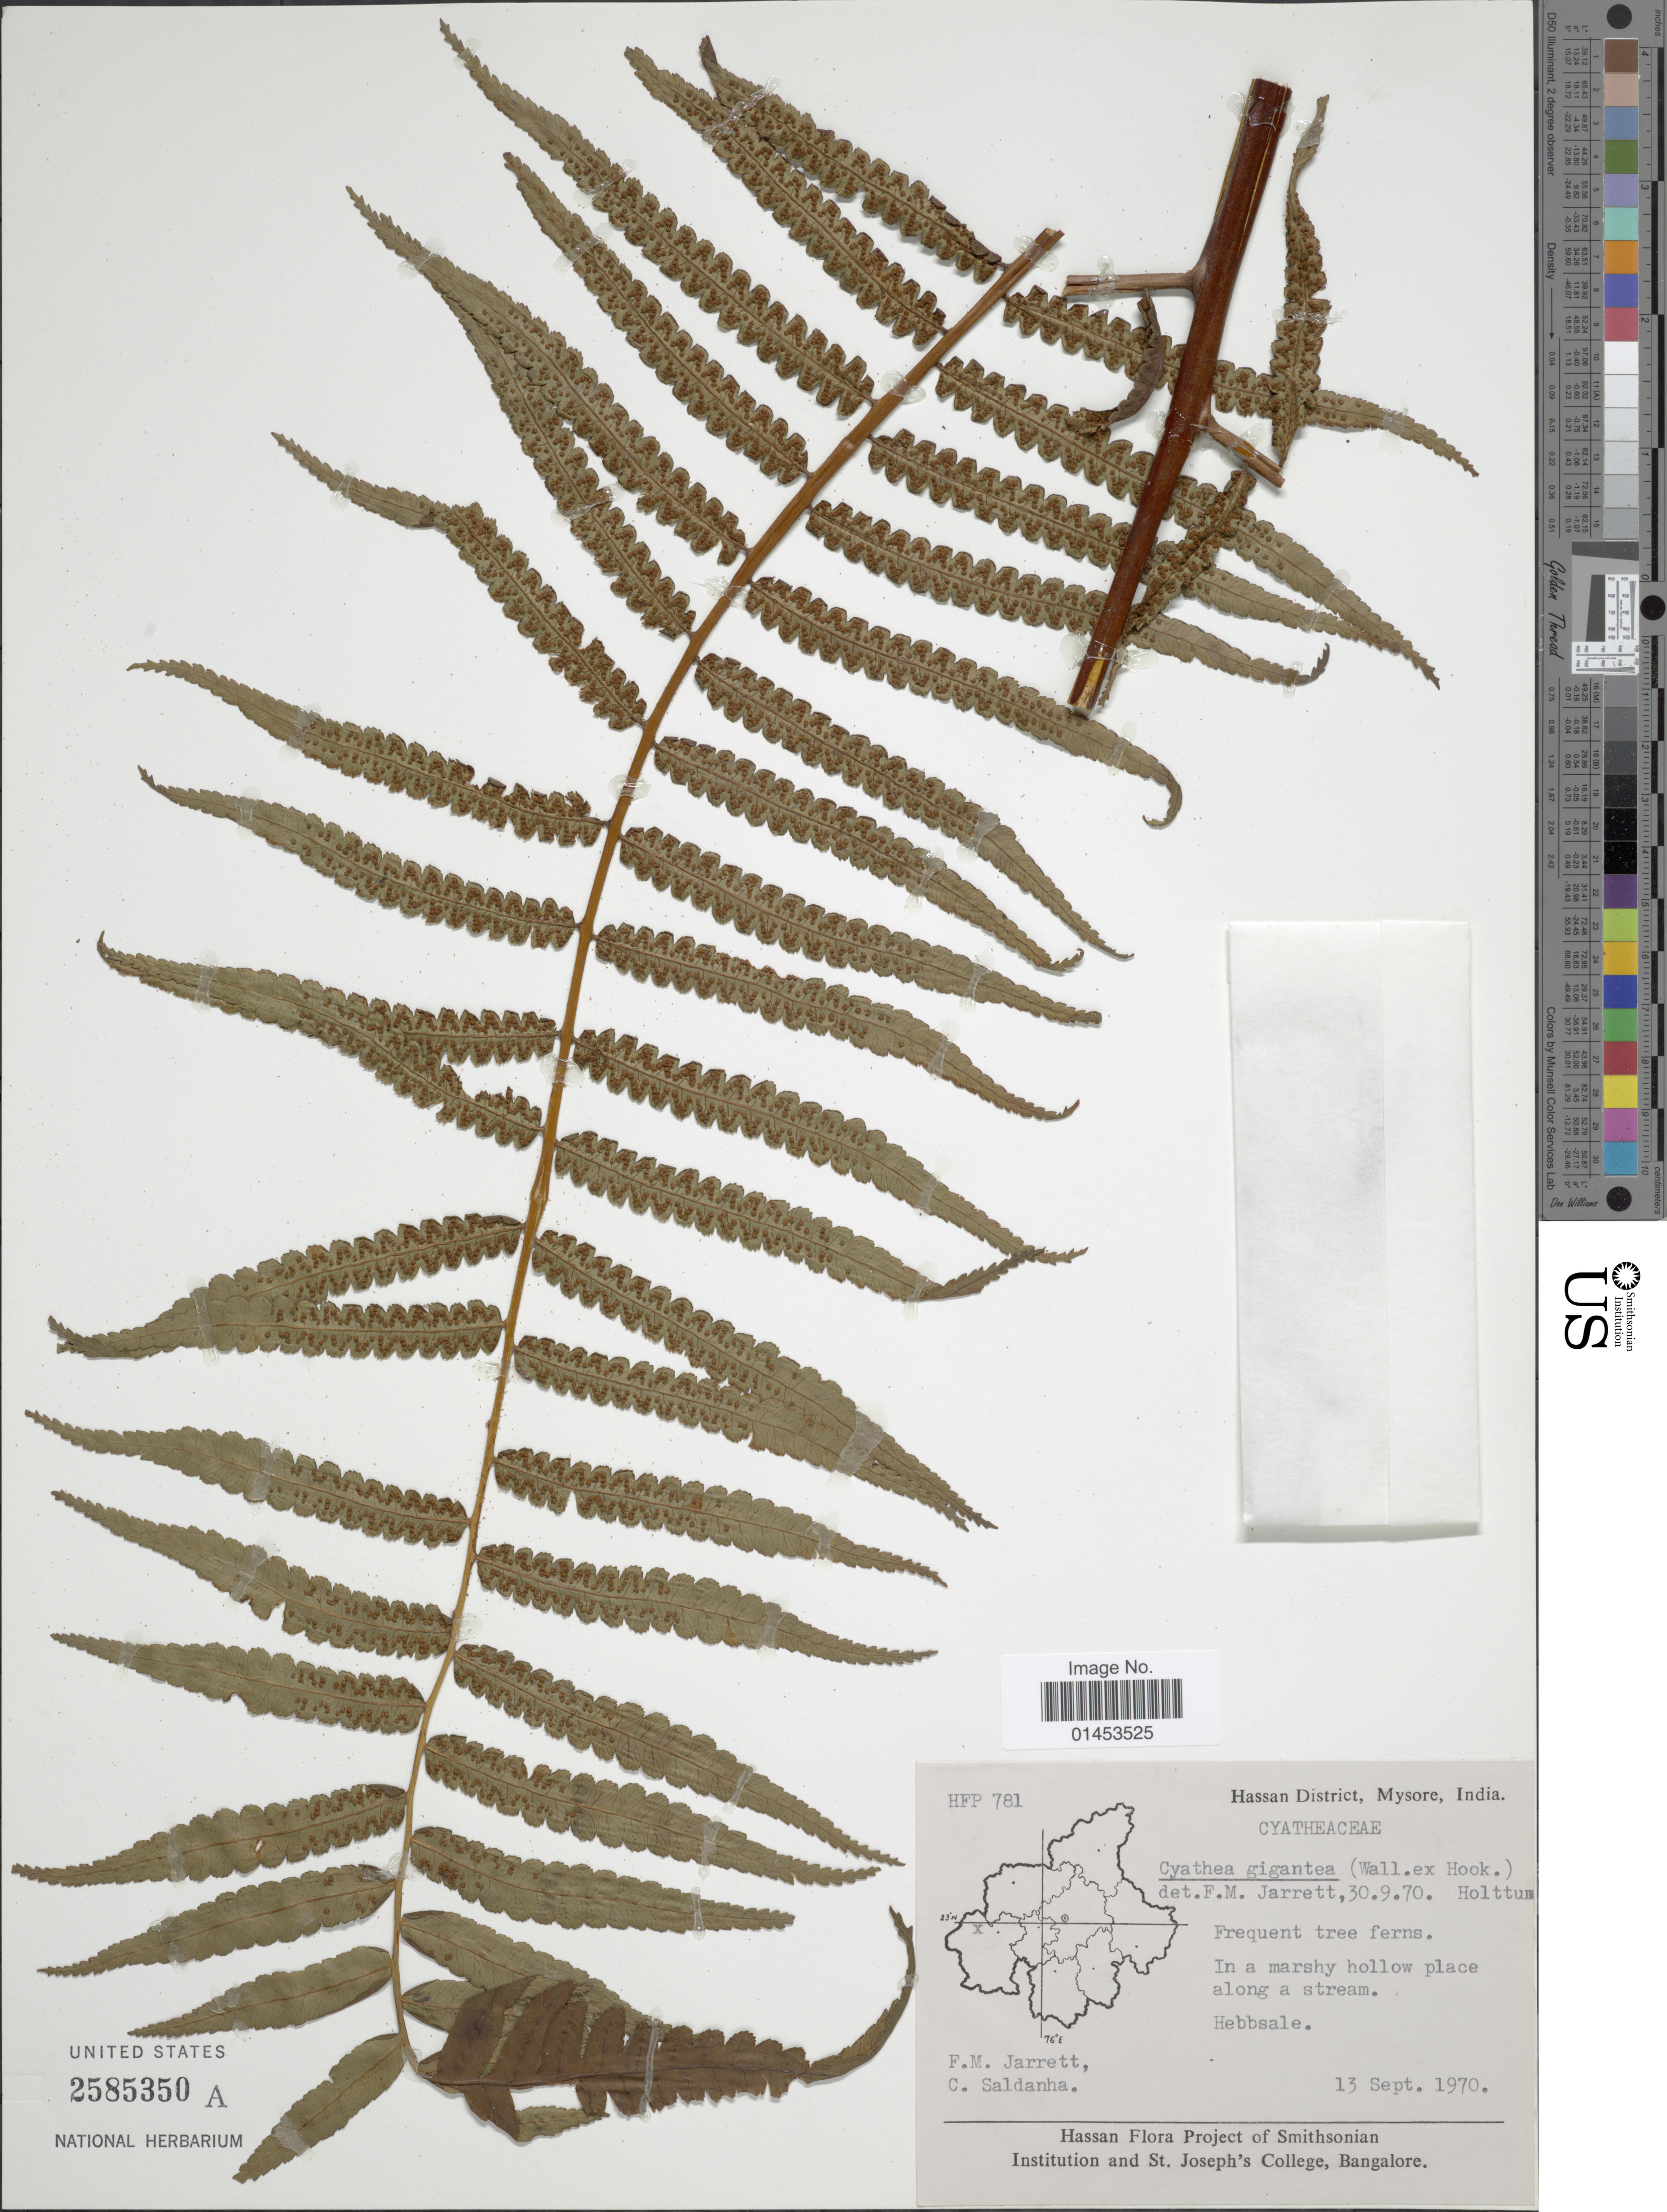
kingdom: Plantae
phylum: Tracheophyta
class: Polypodiopsida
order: Cyatheales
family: Cyatheaceae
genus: Cyathea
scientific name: Cyathea gigantea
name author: (Wall. ex Hook.) Holttum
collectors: F. M. Jarrett & C. Saldanha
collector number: HFP781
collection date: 1970-09-13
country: India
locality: Hassan District, Mysore, India, In a marshy hollow place along a stream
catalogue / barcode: US 2585350A